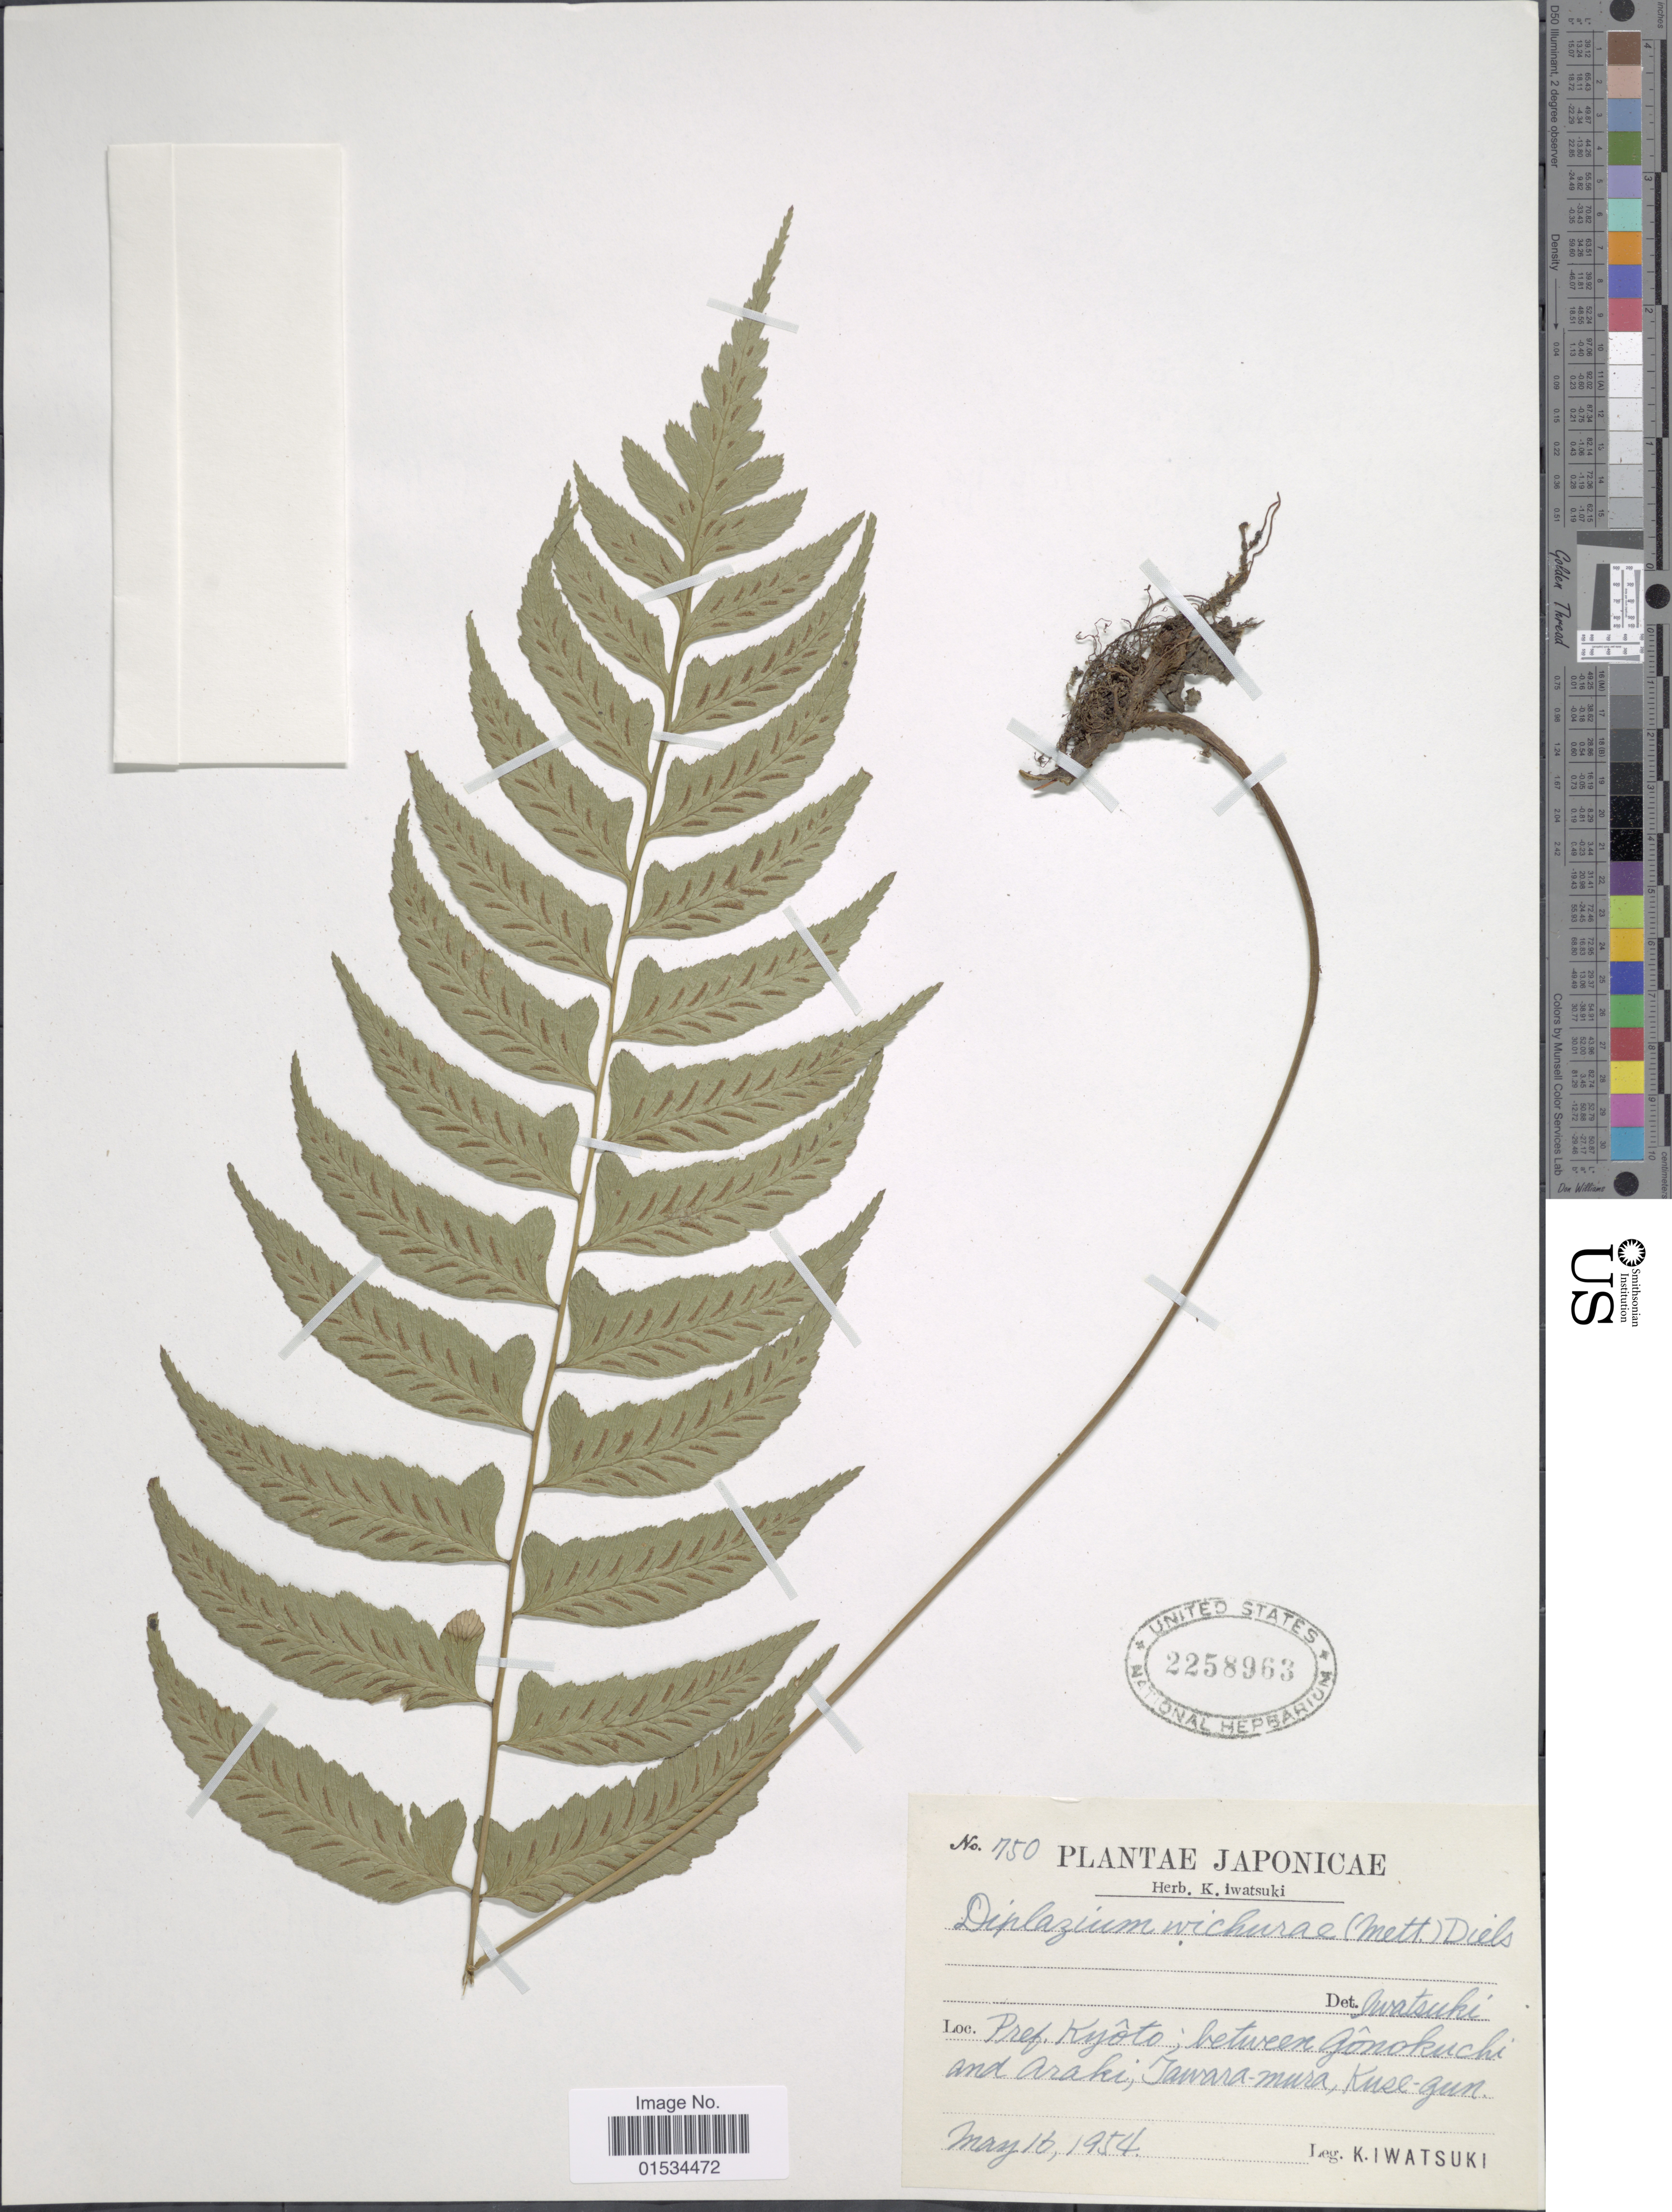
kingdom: Plantae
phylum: Tracheophyta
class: Polypodiopsida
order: Polypodiales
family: Athyriaceae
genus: Diplazium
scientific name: Diplazium wichurae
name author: (Mett.) Diels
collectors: K. Iwatsuki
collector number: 1750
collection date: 1954-05-16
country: Japan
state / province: Kyoto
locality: Between Gonokuchi and Araki, Tawara-mura, Kuse-gun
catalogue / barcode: US 2258963